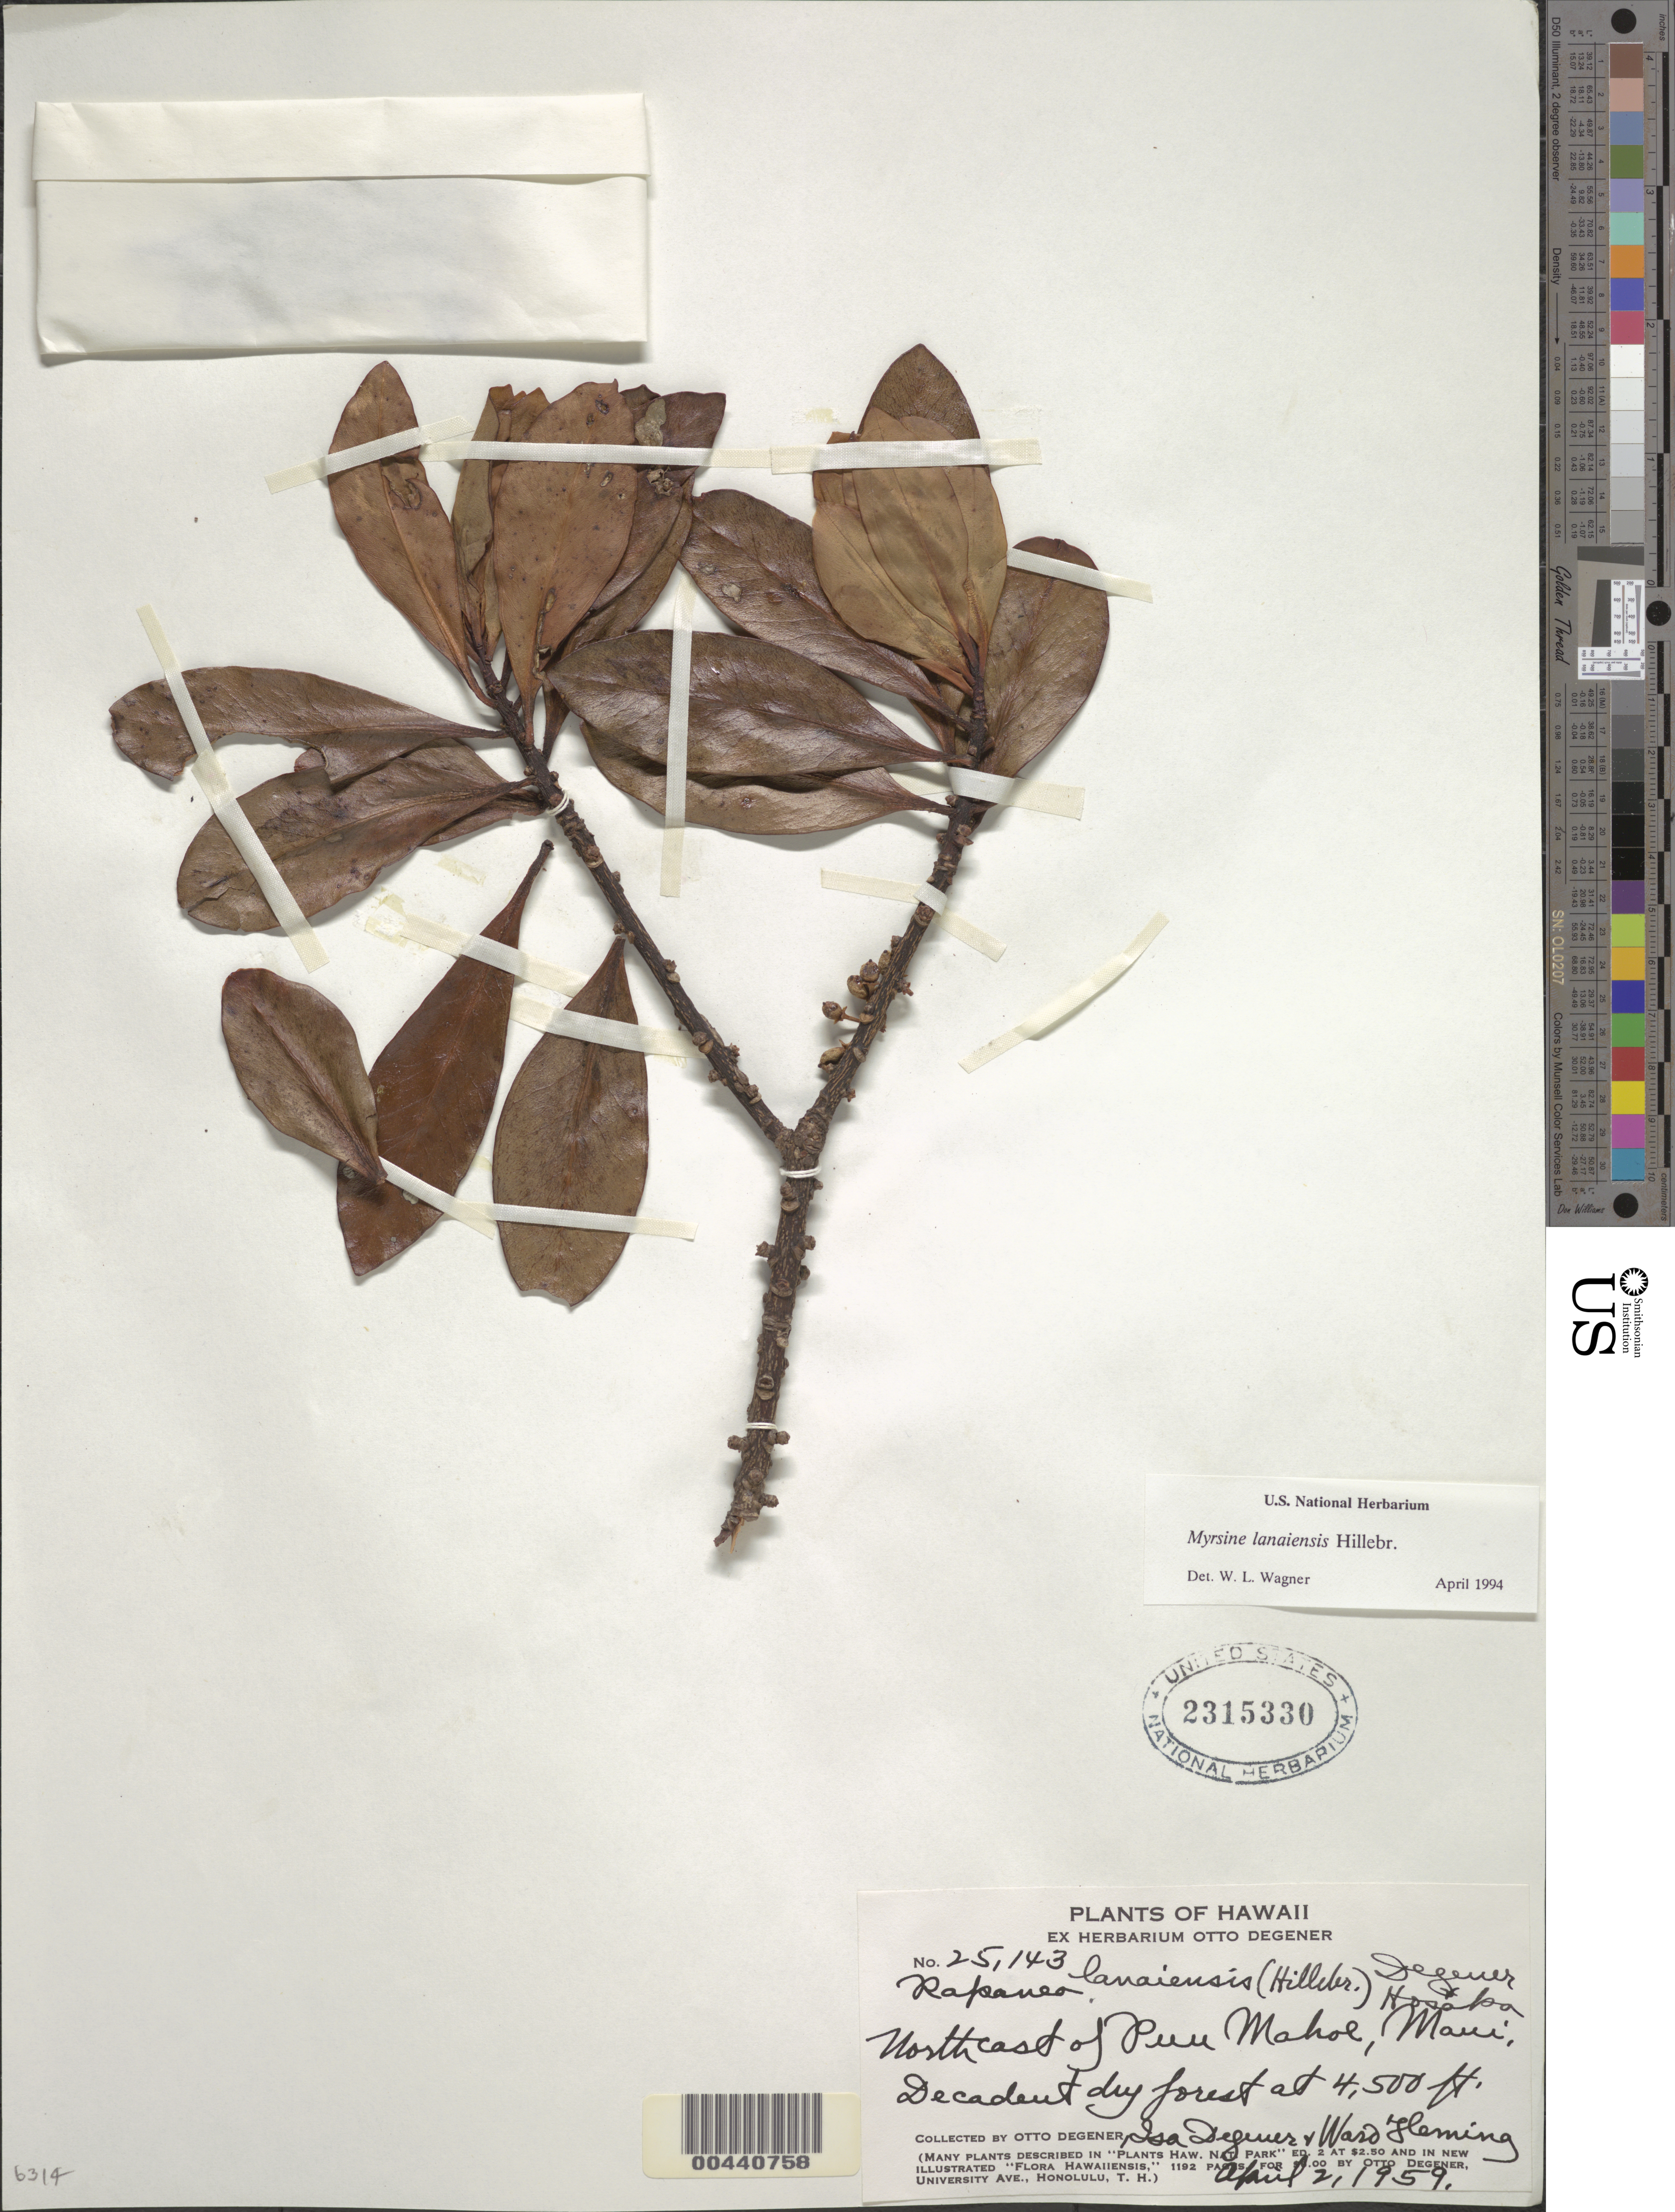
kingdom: Plantae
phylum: Tracheophyta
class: Magnoliopsida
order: Ericales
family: Primulaceae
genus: Myrsine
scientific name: Myrsine lanaiensis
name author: Hillebr.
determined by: Wagner, W. L., (BOT), Smithsonian Institution - National Museum of Natural History (UNITED STATES)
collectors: O. Degener, I. Degener & W. Fleming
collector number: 25143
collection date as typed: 2 Apr 1994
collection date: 1994-04-02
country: United States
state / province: Hawaii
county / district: Maui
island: Maui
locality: NE of Puu Mahoe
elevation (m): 1372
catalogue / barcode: US 2315330